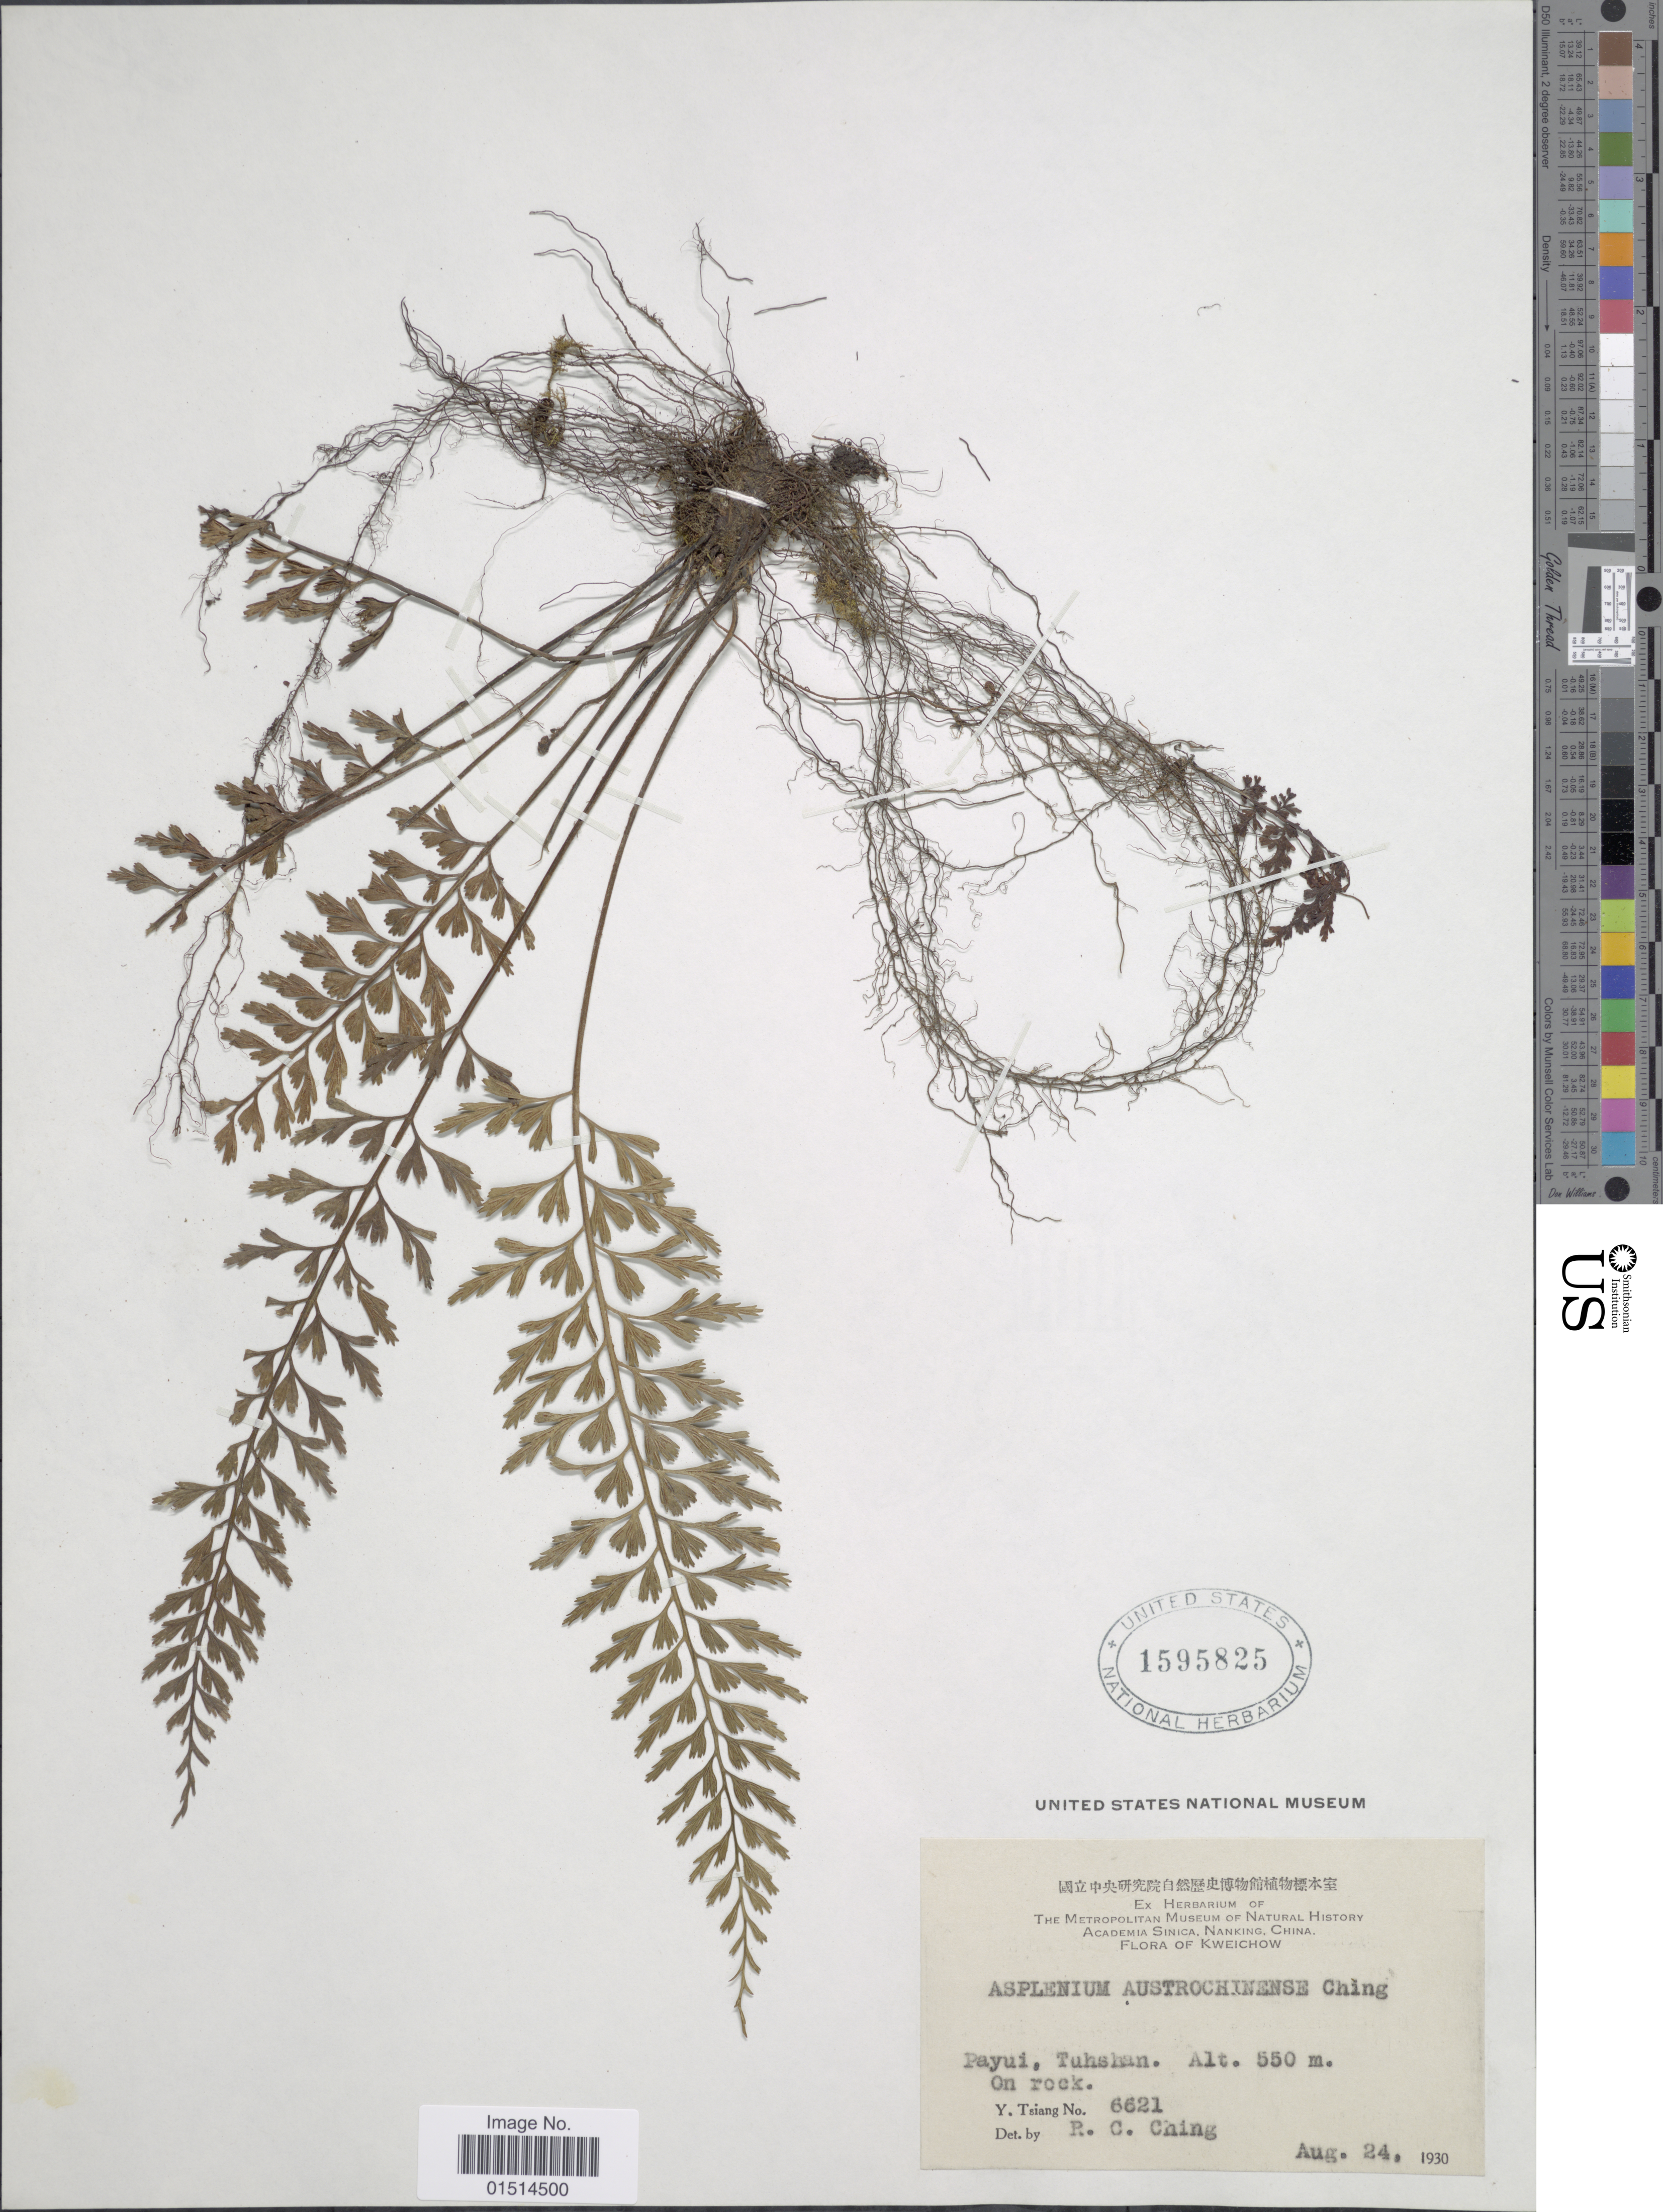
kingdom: Plantae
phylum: Tracheophyta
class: Polypodiopsida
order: Polypodiales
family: Aspleniaceae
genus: Asplenium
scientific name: Asplenium austrochinense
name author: Ching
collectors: Y. Tsiang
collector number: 6621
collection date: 1930-08-24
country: China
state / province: Guizhou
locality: Kweichow, Payui, Tuhshan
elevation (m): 550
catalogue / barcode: US 1595825